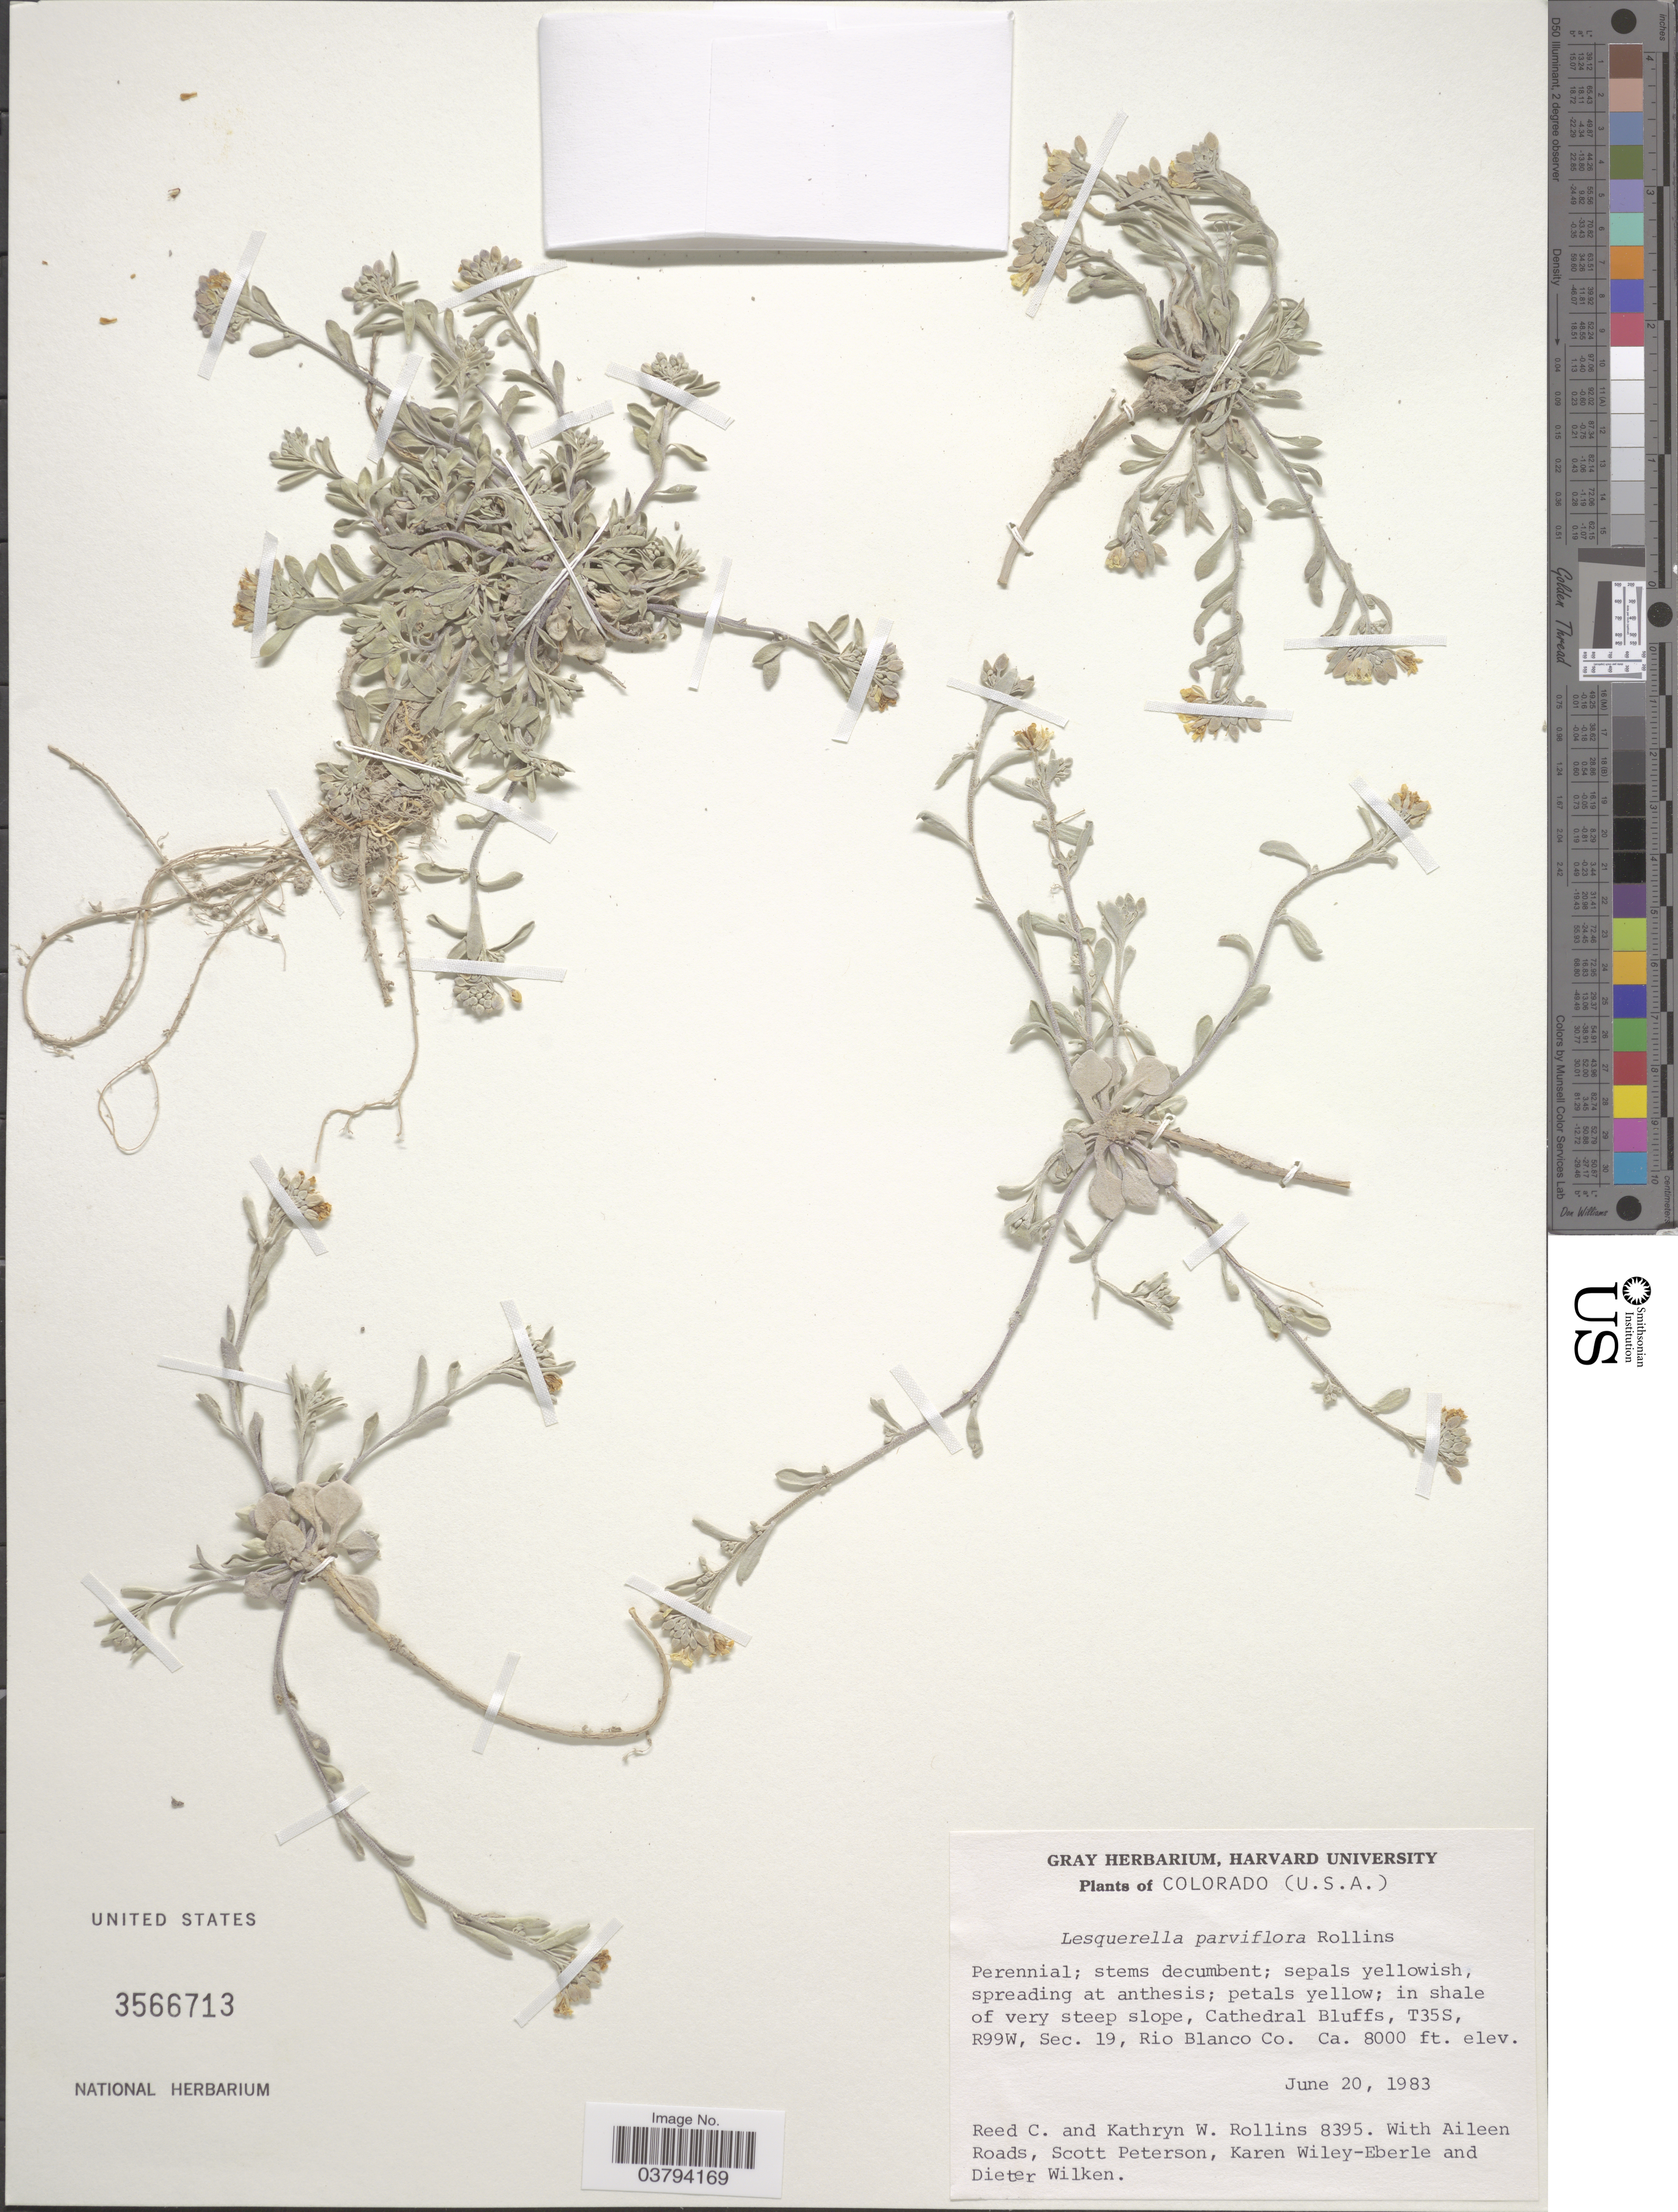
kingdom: Plantae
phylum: Tracheophyta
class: Magnoliopsida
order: Brassicales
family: Brassicaceae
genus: Lesquerella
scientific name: Lesquerella parviflora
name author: Rollins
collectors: R. C. Rollins, K. W. Rollins, A. Roads, S. Peterson & et al.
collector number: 8395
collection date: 1983-06-20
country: United States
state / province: Colorado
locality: Cathedral Bluffs, T35S, R99W, Sec. 19, Rio Blanco Co.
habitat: in shale of very steep slope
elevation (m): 2438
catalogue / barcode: US 3566713